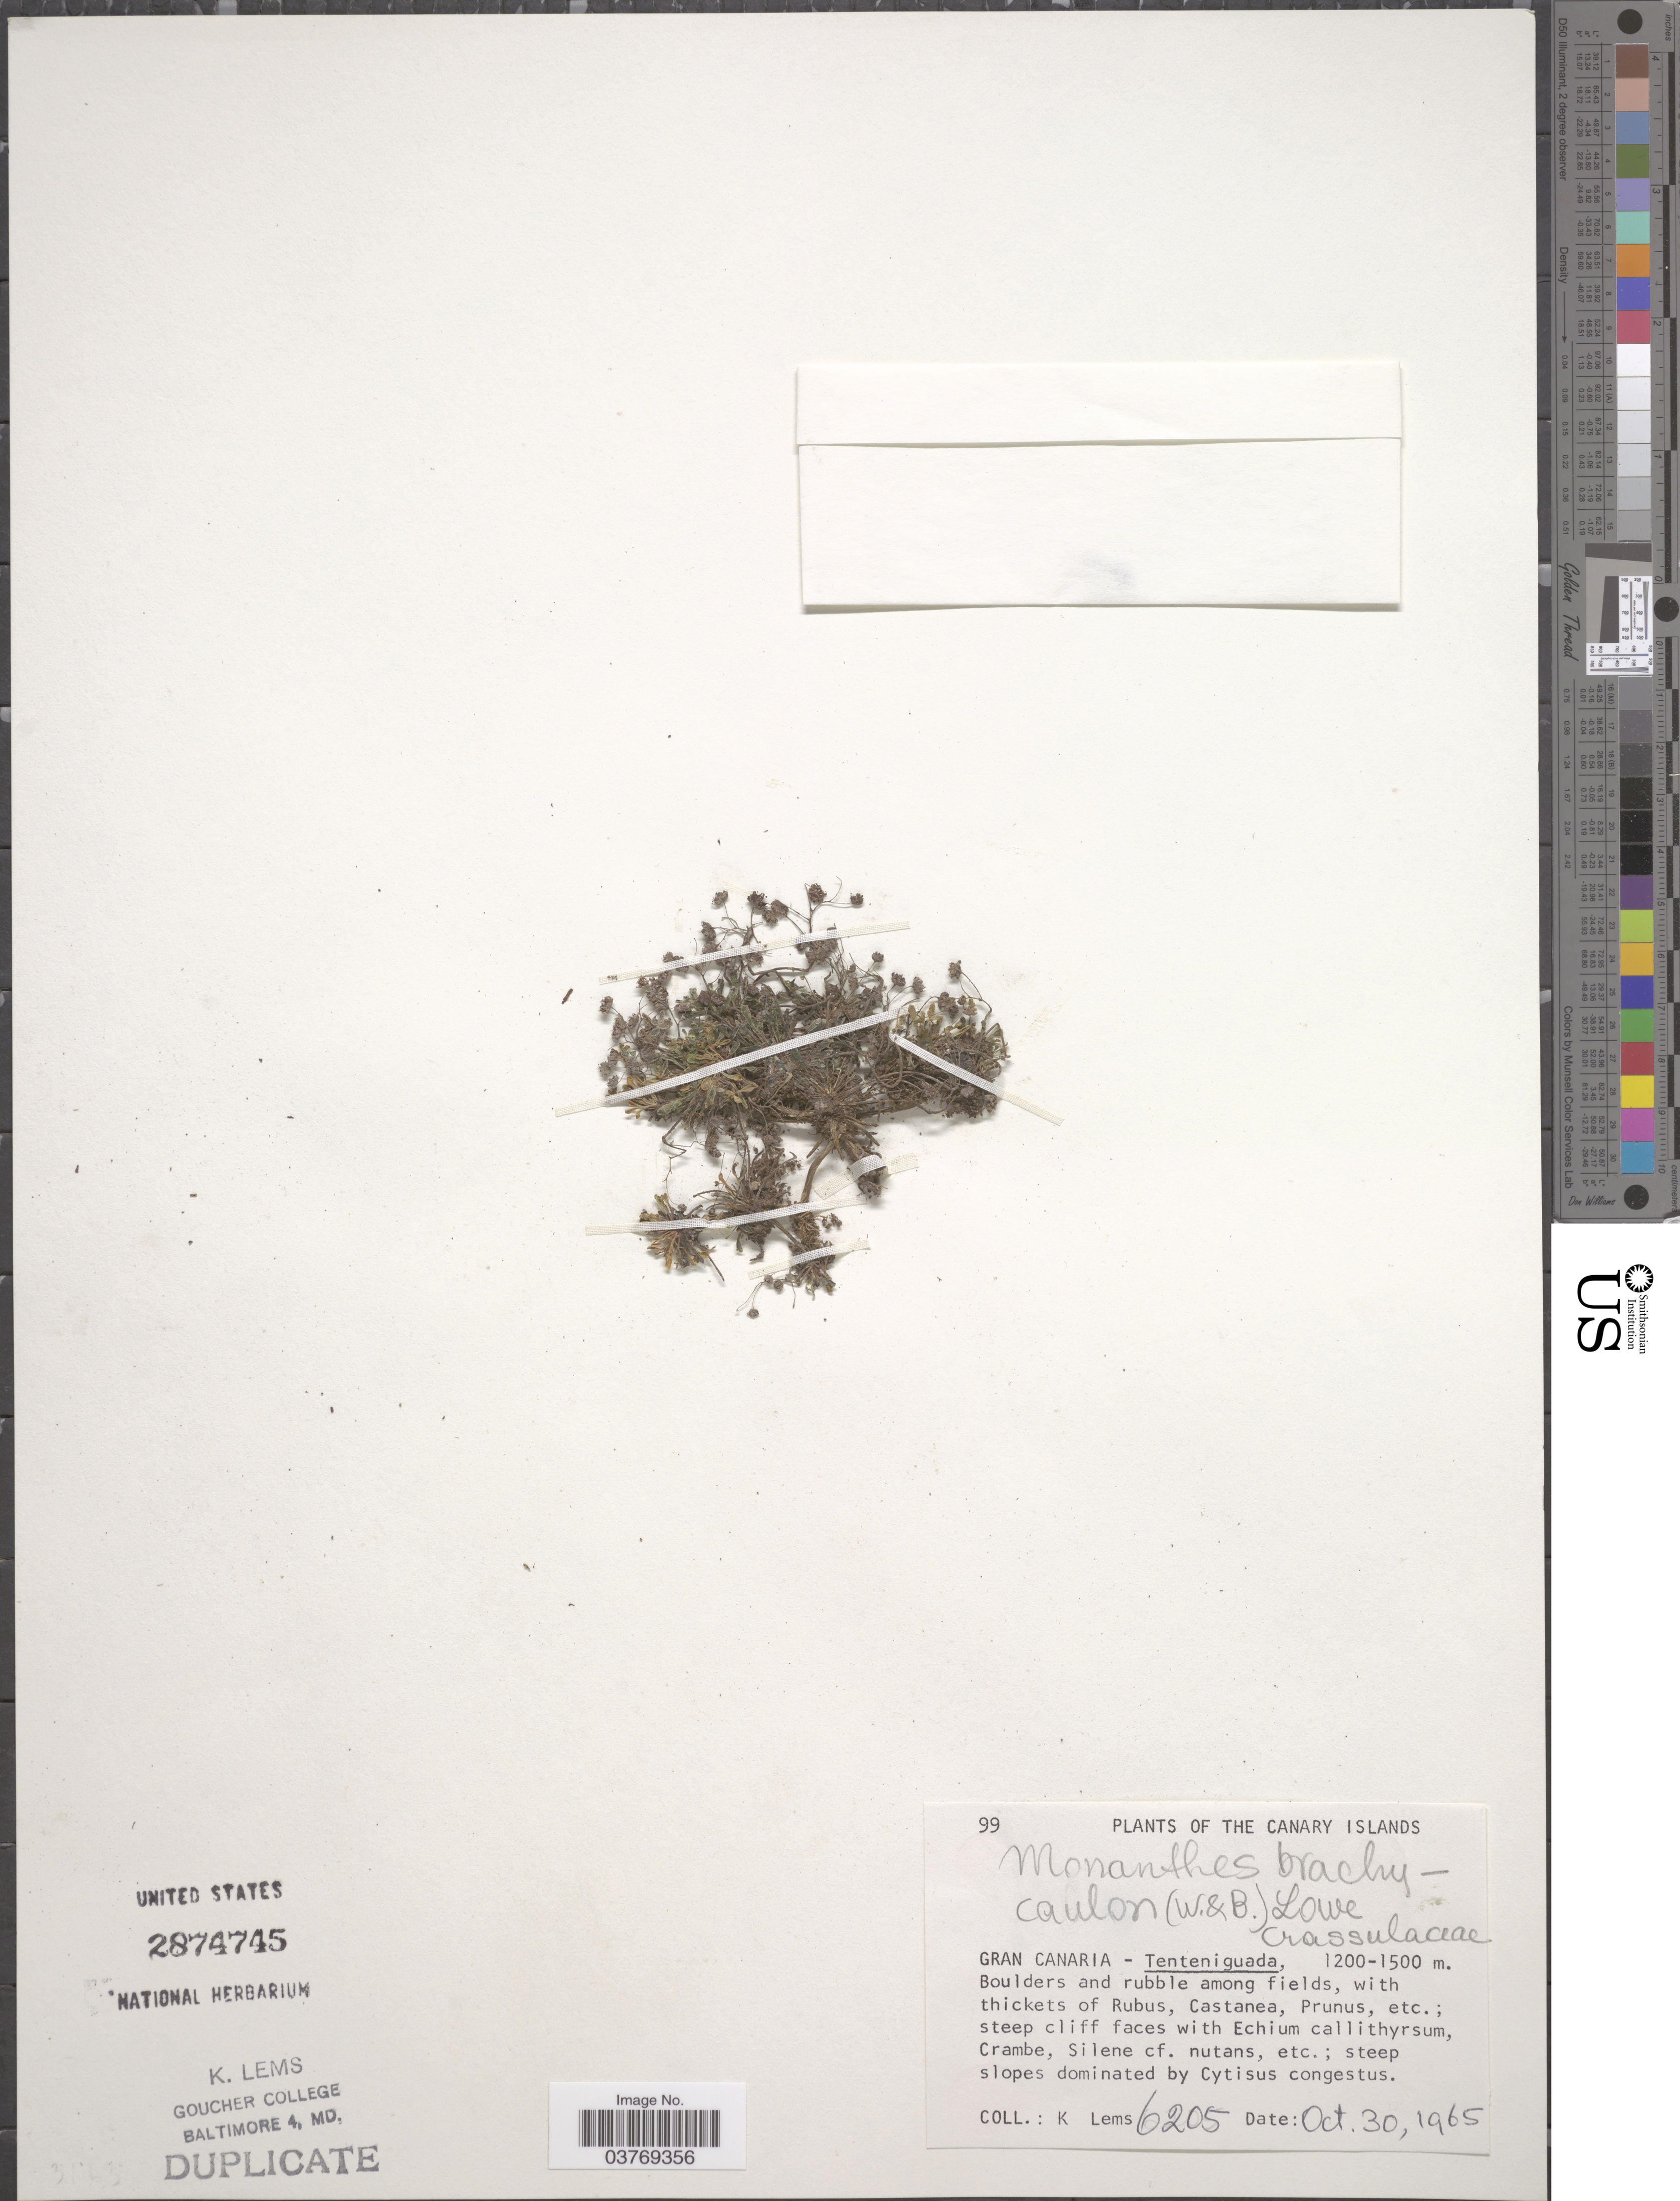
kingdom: Plantae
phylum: Tracheophyta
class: Magnoliopsida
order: Saxifragales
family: Crassulaceae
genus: Monanthes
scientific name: Monanthes brachycaulos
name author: (Webb & Berthel.) Lowe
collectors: K. Lems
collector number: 6205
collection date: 1965-10-30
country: Spain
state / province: Canarias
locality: The Canary Islands. Gran Canaria- Tenteniguada.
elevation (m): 1200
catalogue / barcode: US 2874745